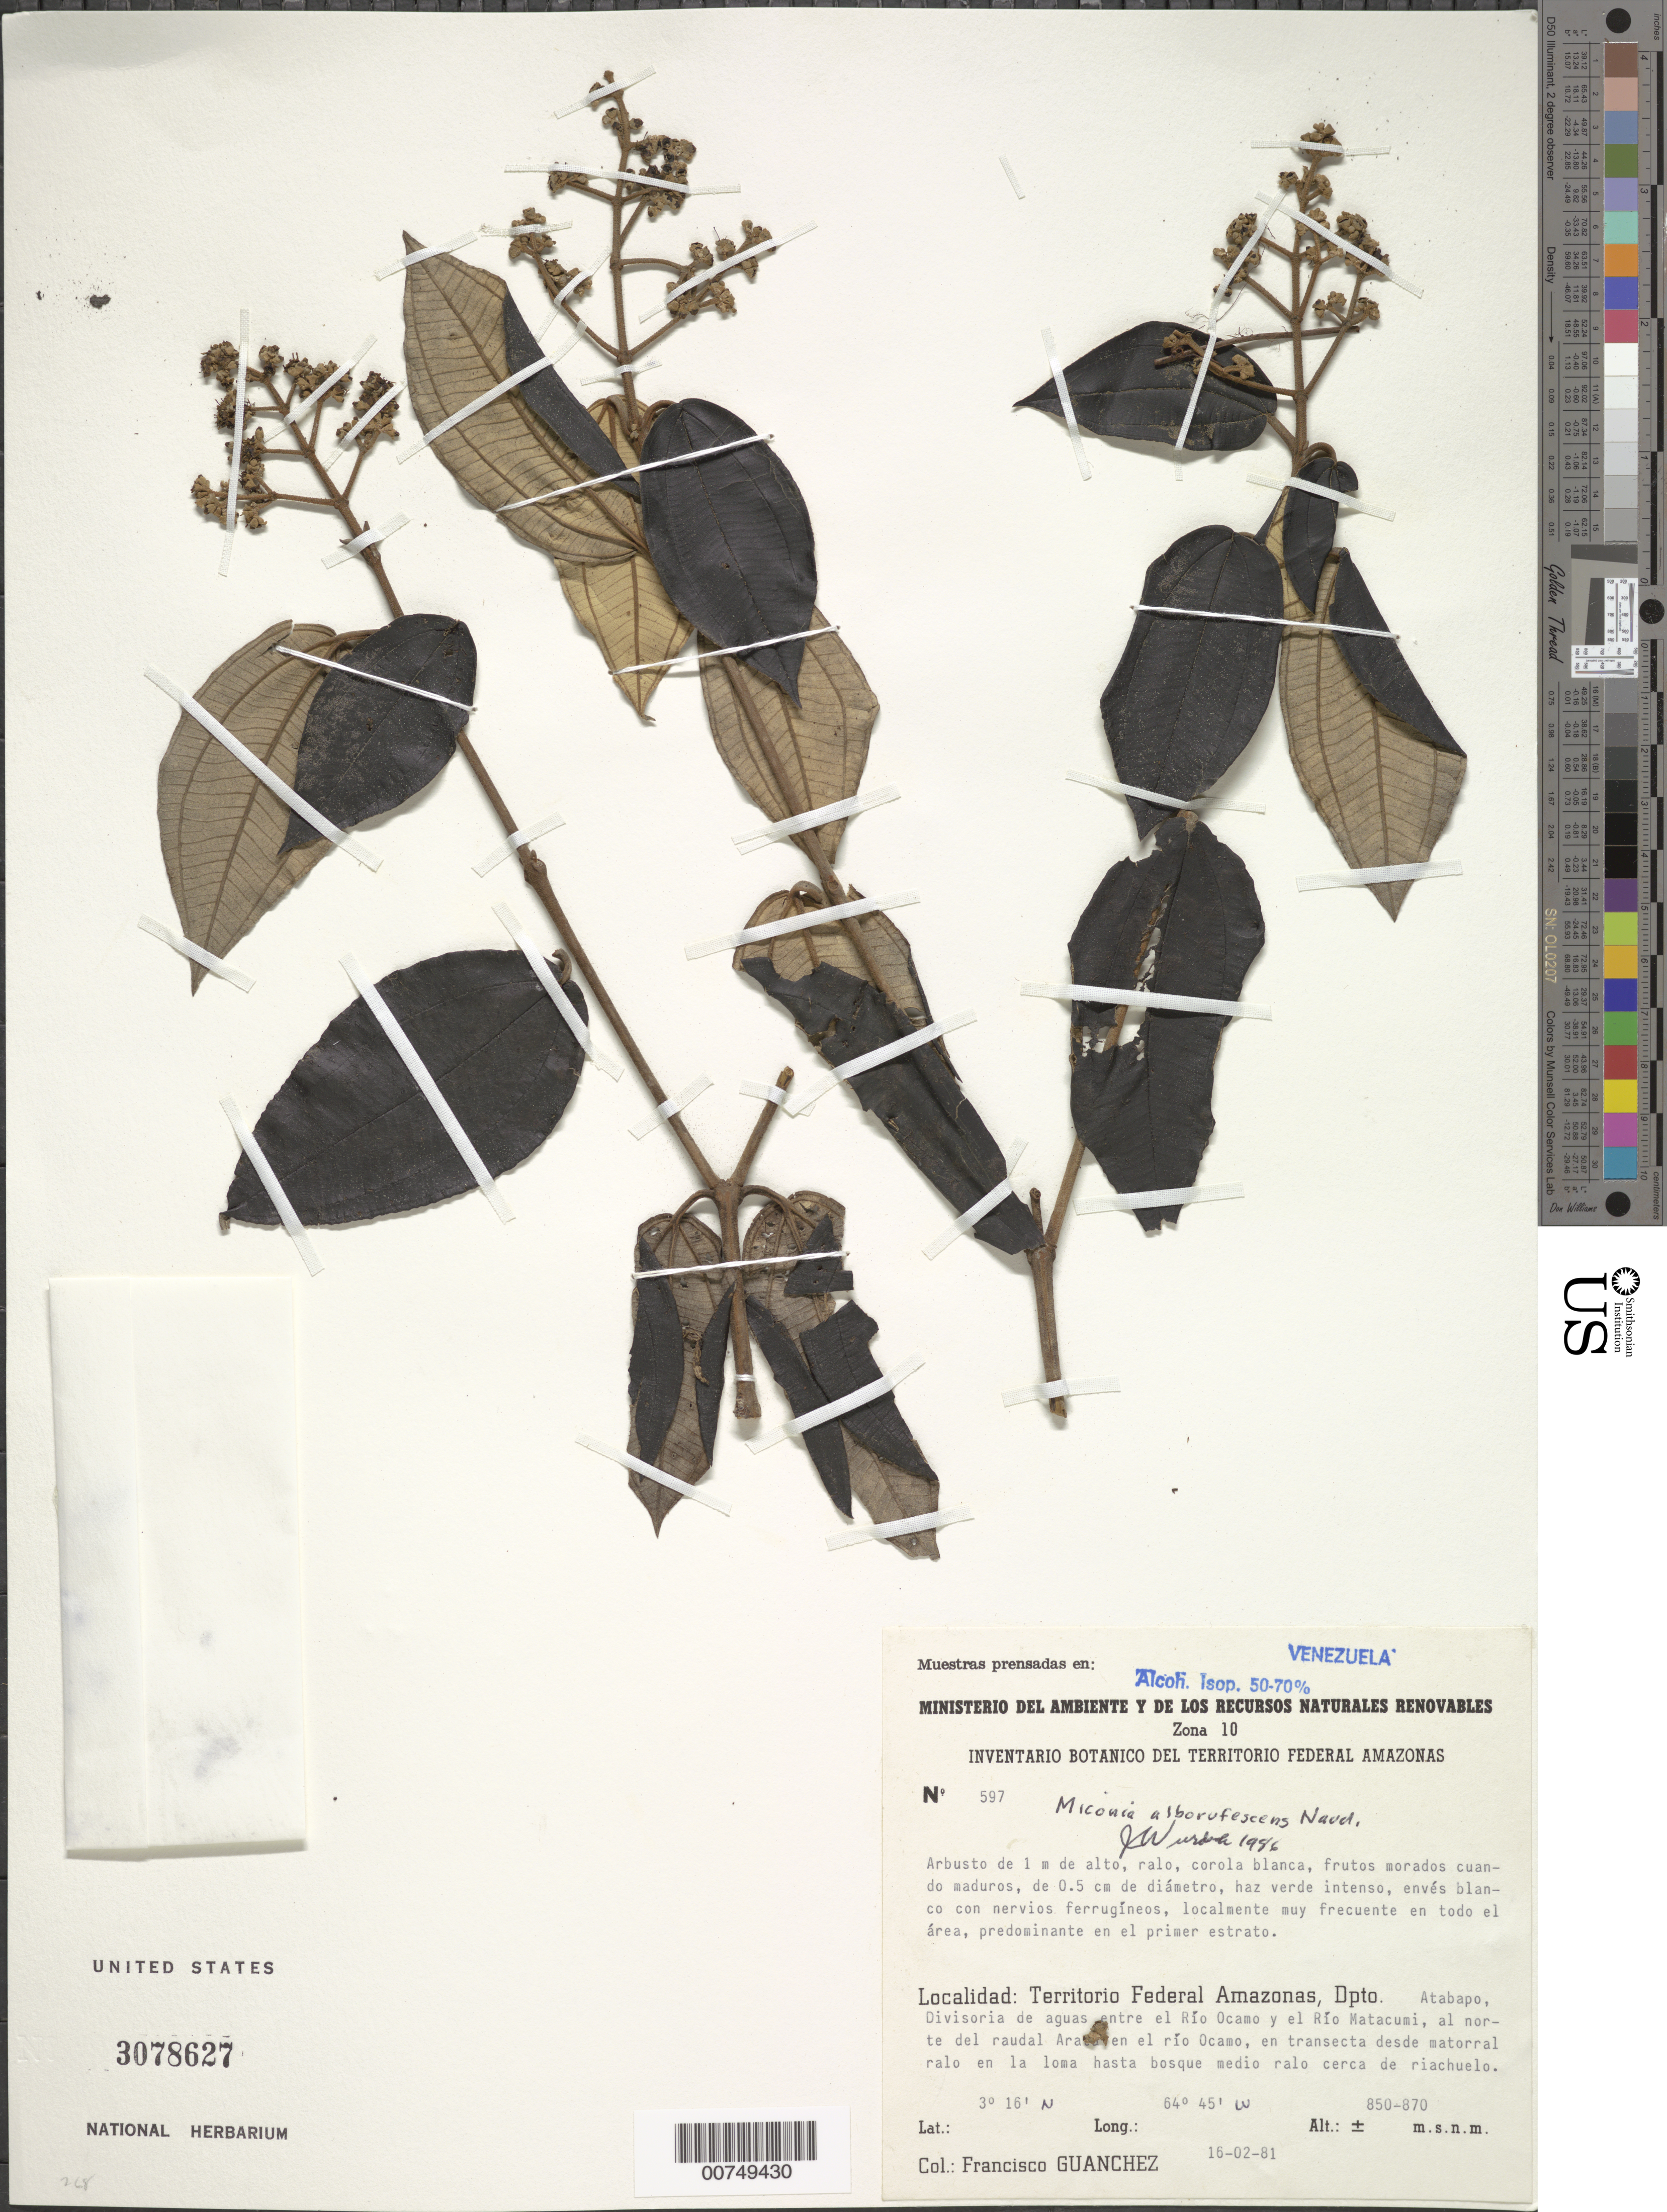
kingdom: Plantae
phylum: Tracheophyta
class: Magnoliopsida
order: Myrtales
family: Melastomataceae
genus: Miconia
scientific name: Miconia alborufescens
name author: Naudin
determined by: Wurdack, John J., (US), US (UNITED STATES)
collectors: F. Guánchez M.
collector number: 597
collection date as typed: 16-Feb-81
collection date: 1981-02-16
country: Venezuela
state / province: Amazonas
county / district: Atabapo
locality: Río Ocamo y el Río Matacumi, divisoria de aguas entre el rios, al norte del raudal Arata en el río Ocamo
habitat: En todo el area, predominante en el primer estrato; en transecta desde matorrral ralo en la loma hasta bosque medio ralo cerca de riachuelo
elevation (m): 850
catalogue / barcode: US 3078627